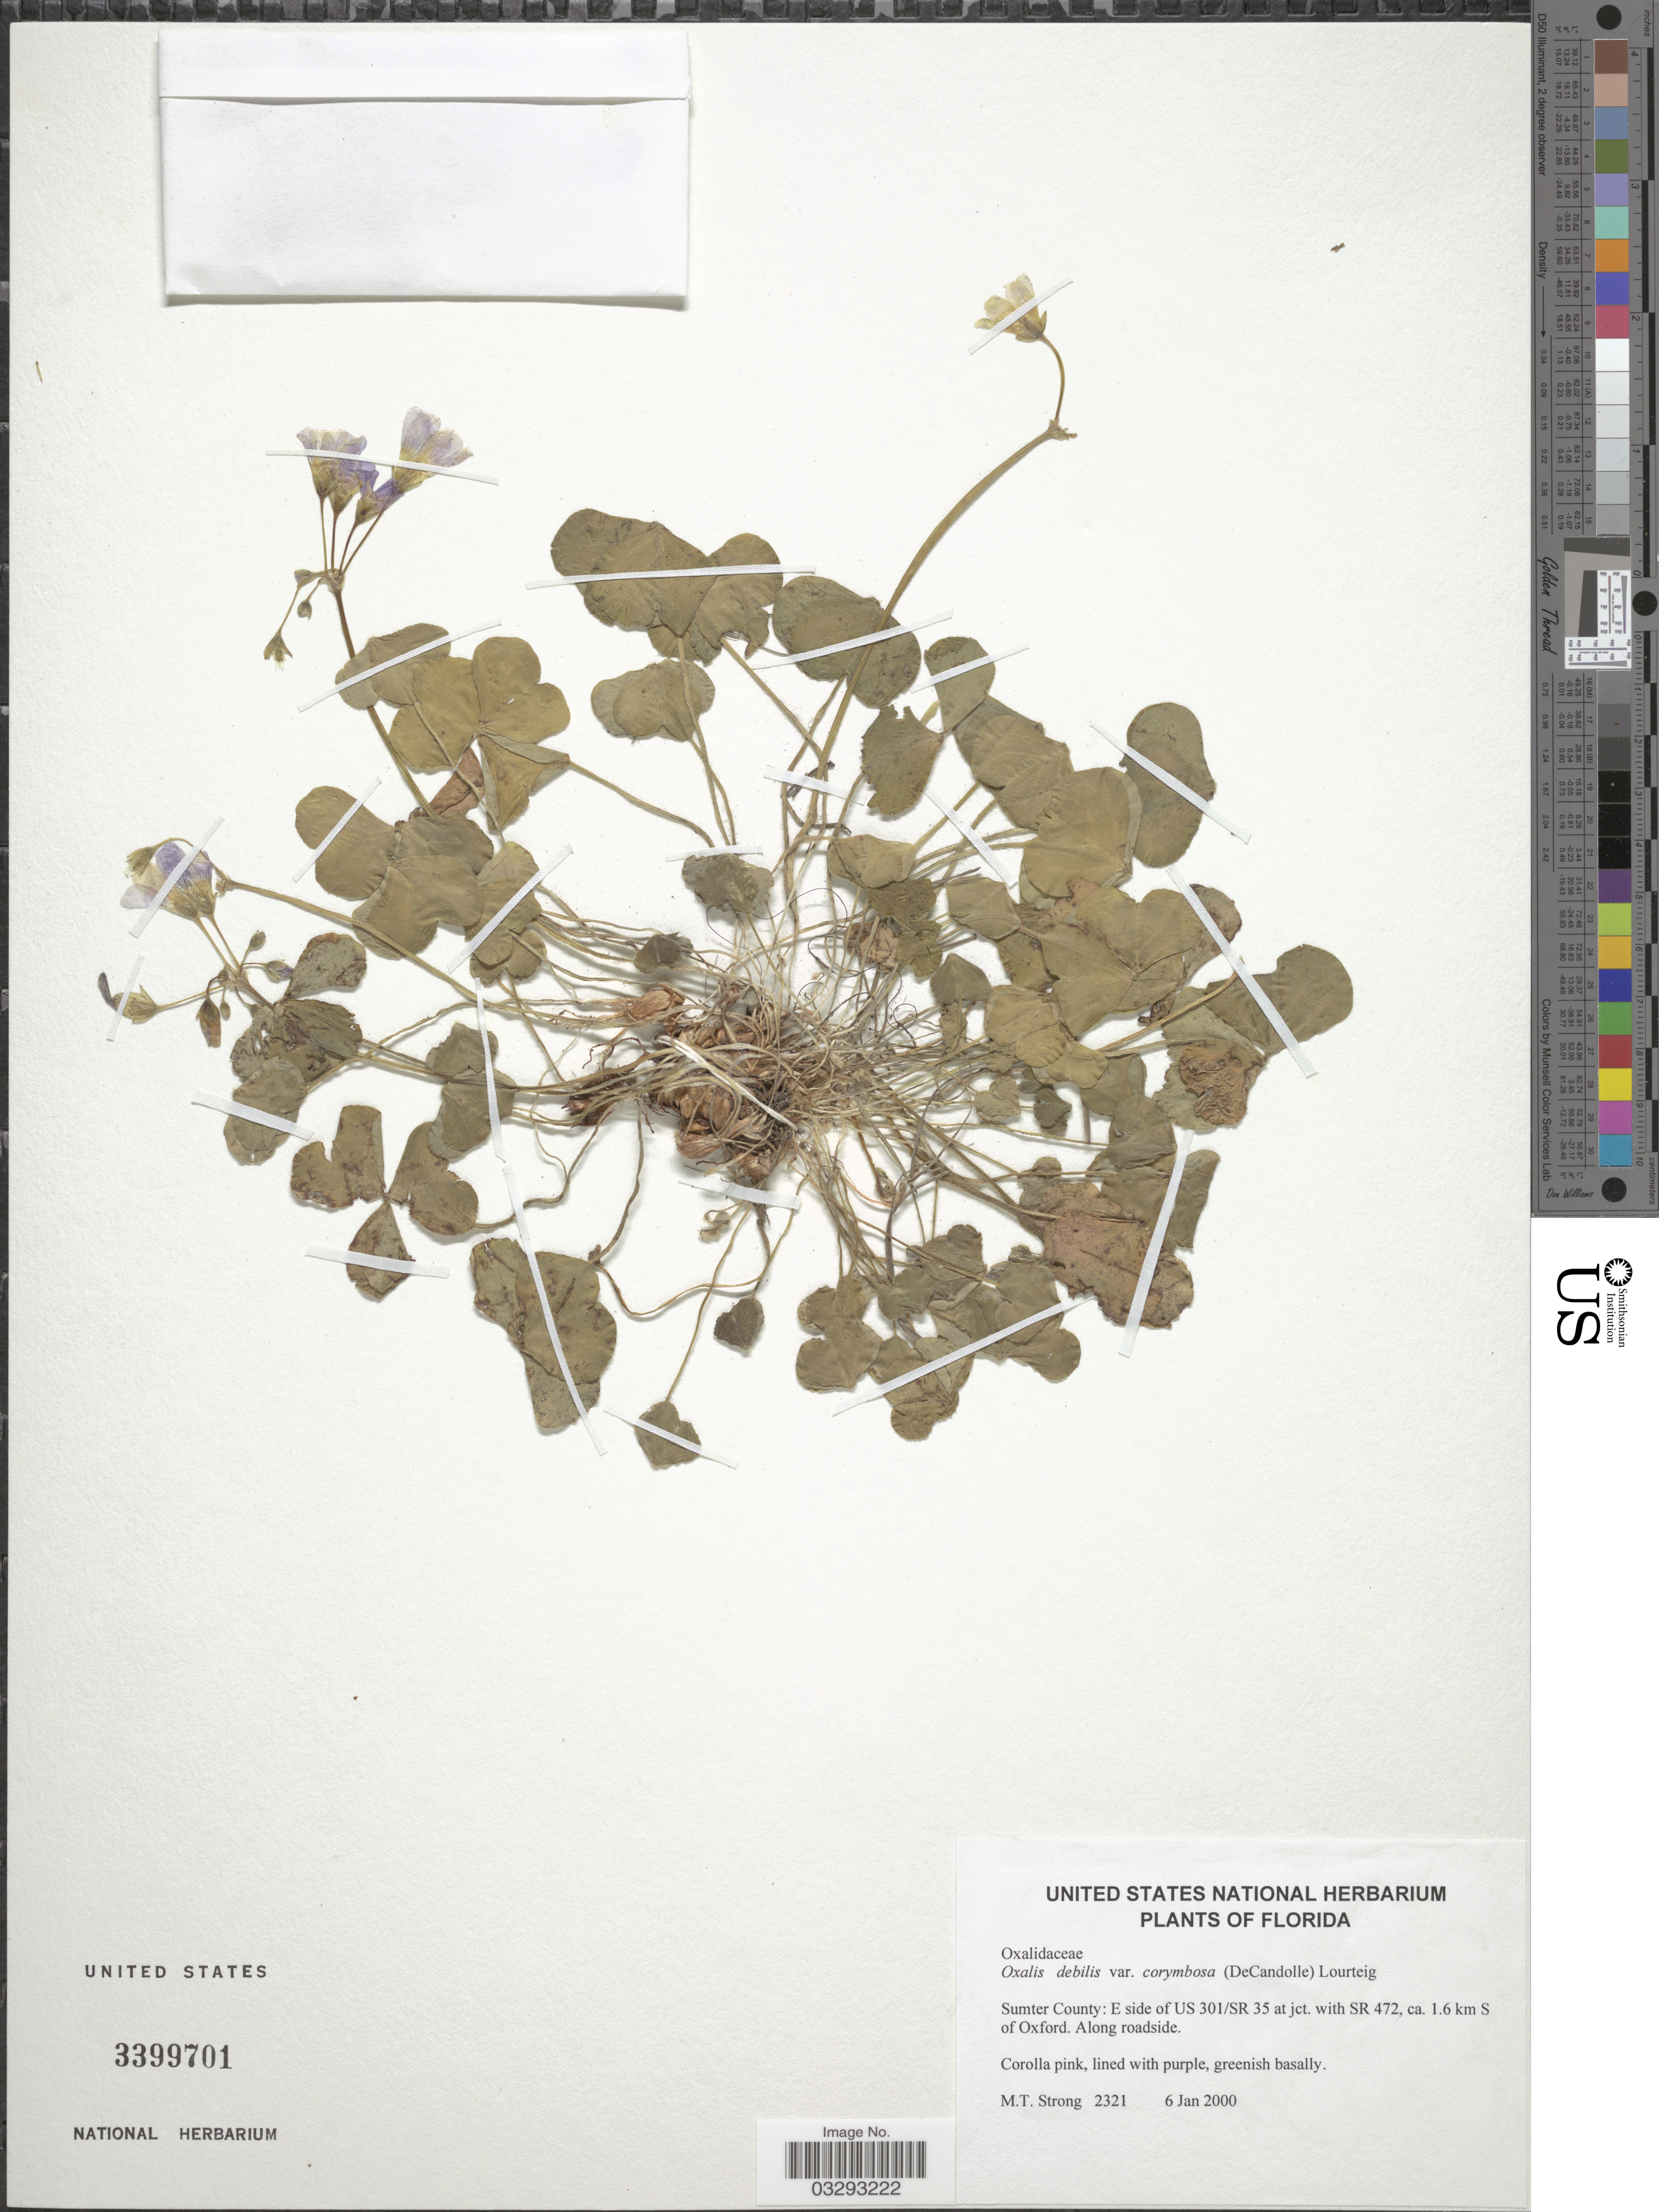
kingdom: Plantae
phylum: Tracheophyta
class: Magnoliopsida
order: Oxalidales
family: Oxalidaceae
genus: Oxalis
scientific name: Oxalis debilis var. corymbosa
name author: (DC.) Lourteig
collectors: M. T. Strong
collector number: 2321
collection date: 2000-01-06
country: United States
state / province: Florida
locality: Sumter County: E side of US 301/SR 35 at jct. with SR 472, ca. 1.6 km S of Oxford.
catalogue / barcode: US 3399701